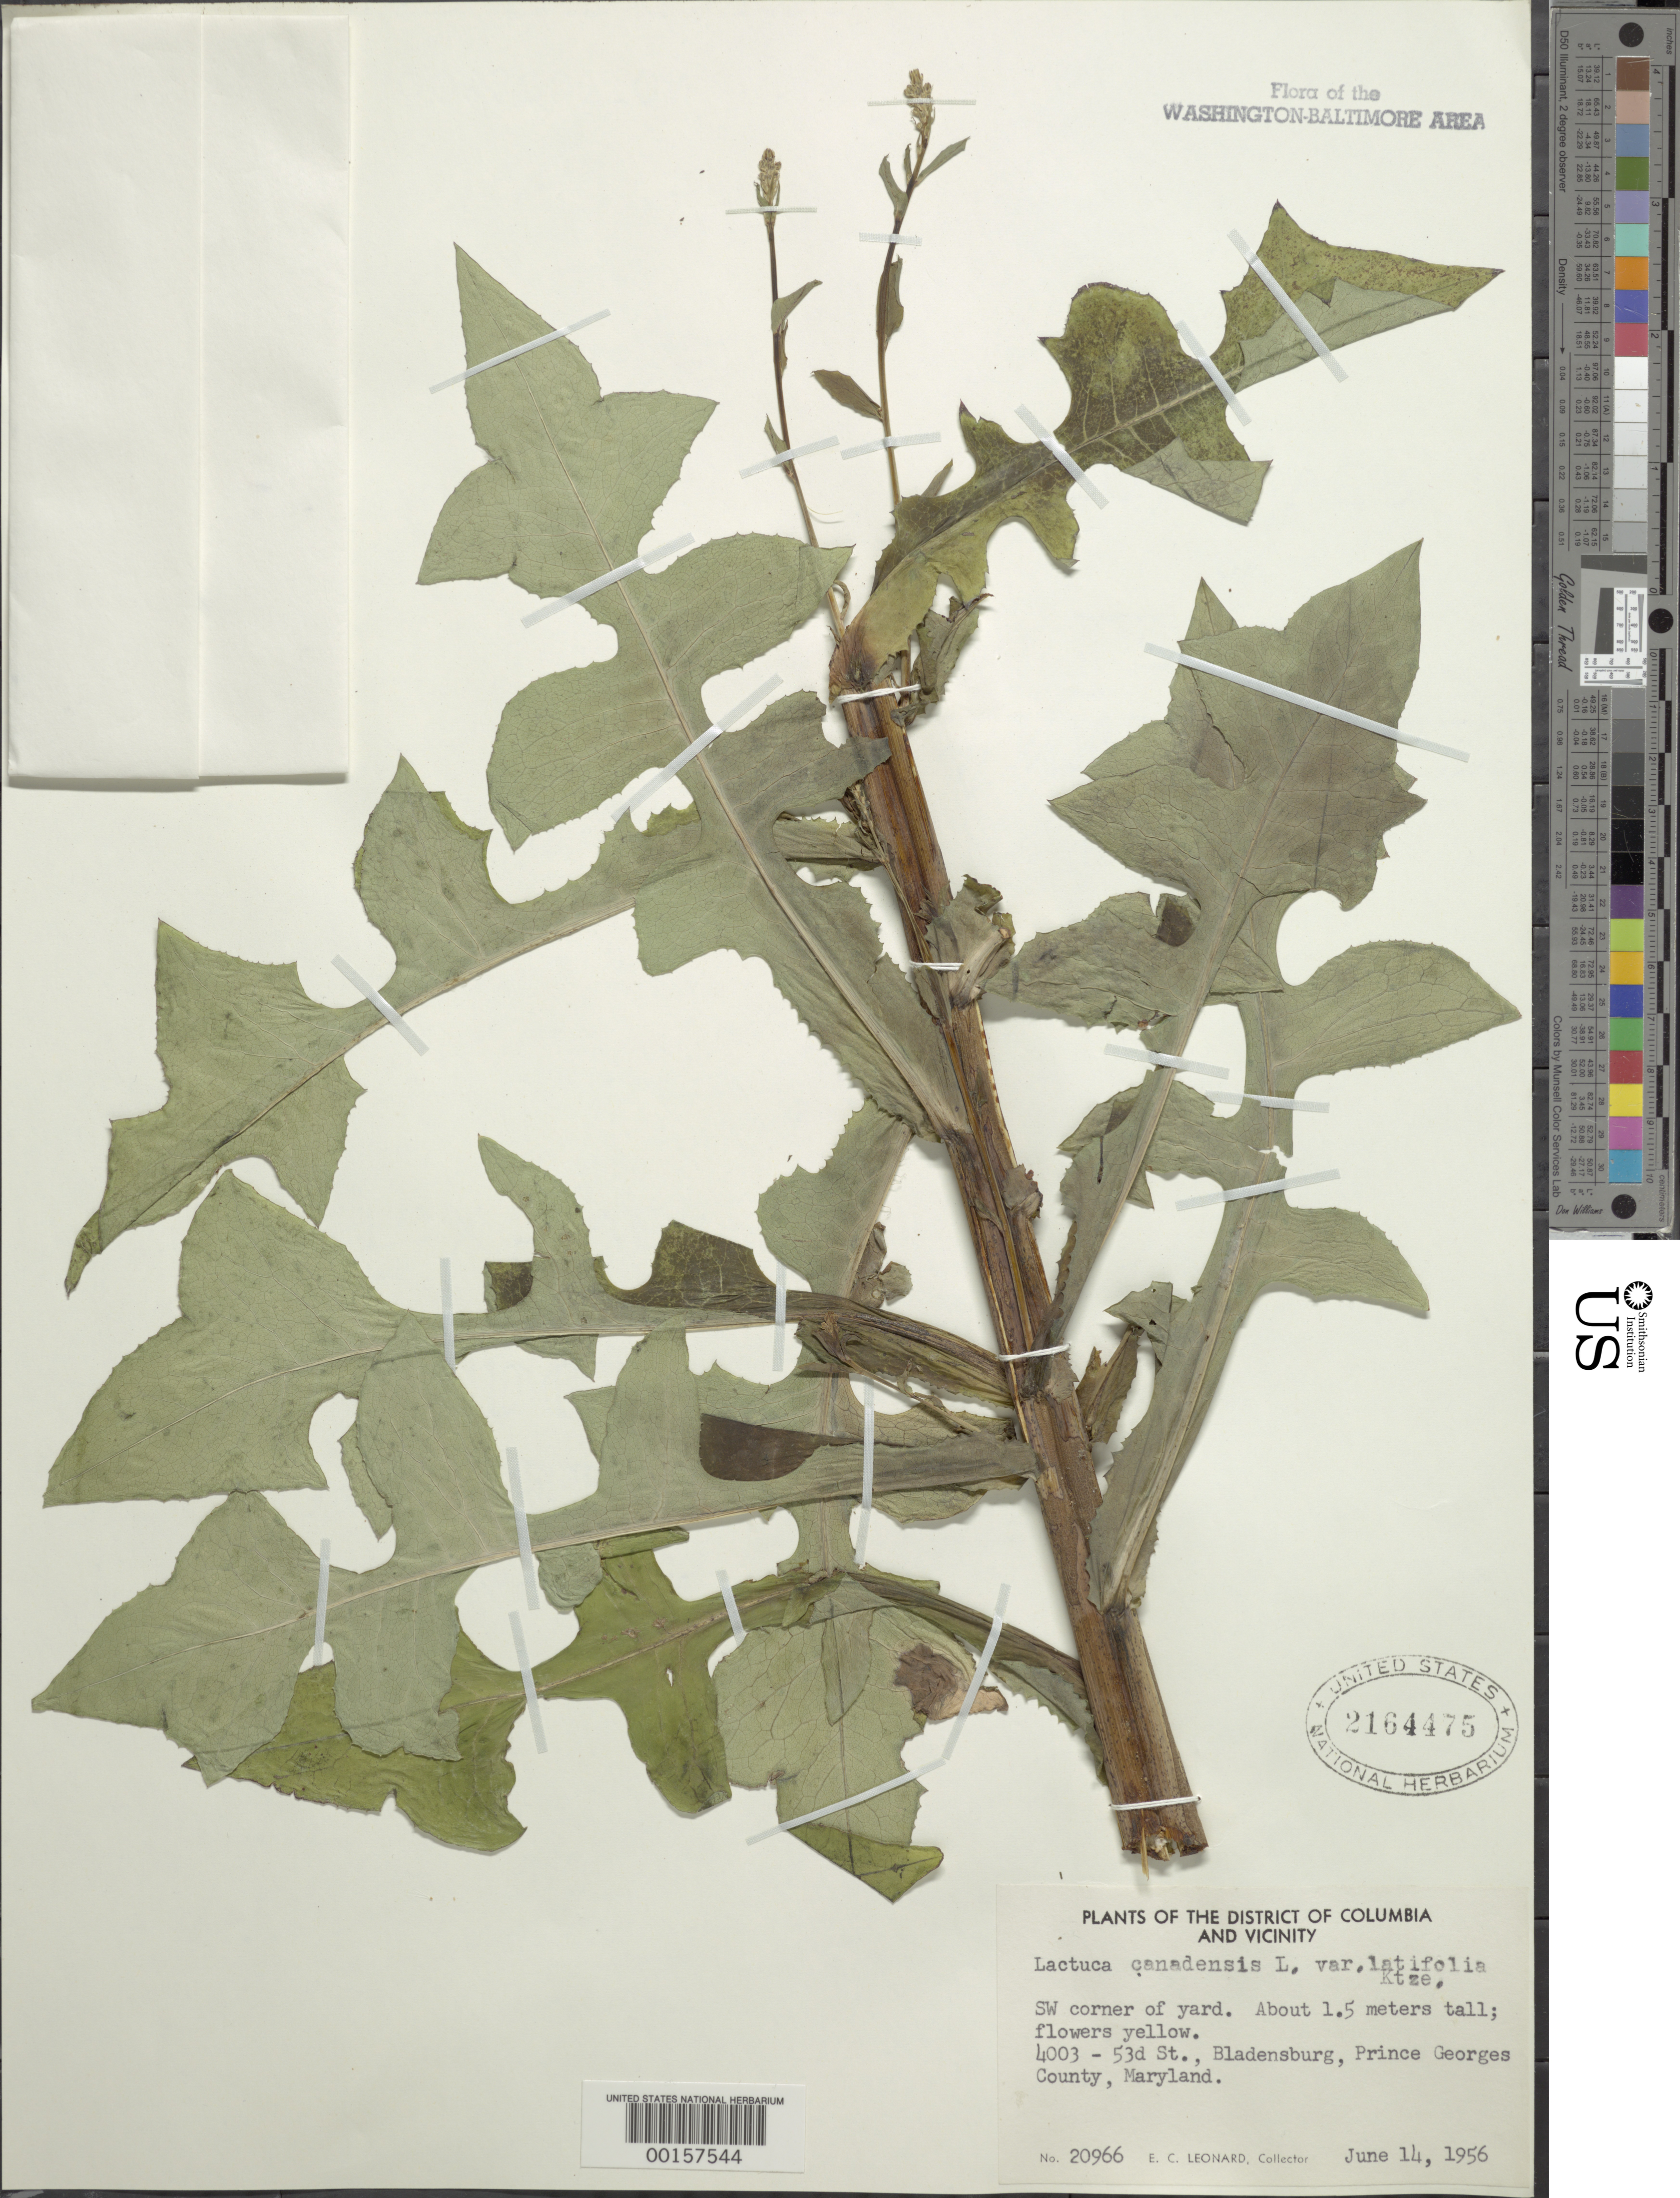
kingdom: Plantae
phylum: Tracheophyta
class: Magnoliopsida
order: Asterales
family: Asteraceae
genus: Lactuca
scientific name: Lactuca canadensis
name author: L.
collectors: E. C. Leonard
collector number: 20966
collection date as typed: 14 Jun 1956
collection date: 1956-06-14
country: United States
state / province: Maryland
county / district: Prince George's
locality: Bladensburg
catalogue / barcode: US 2164475